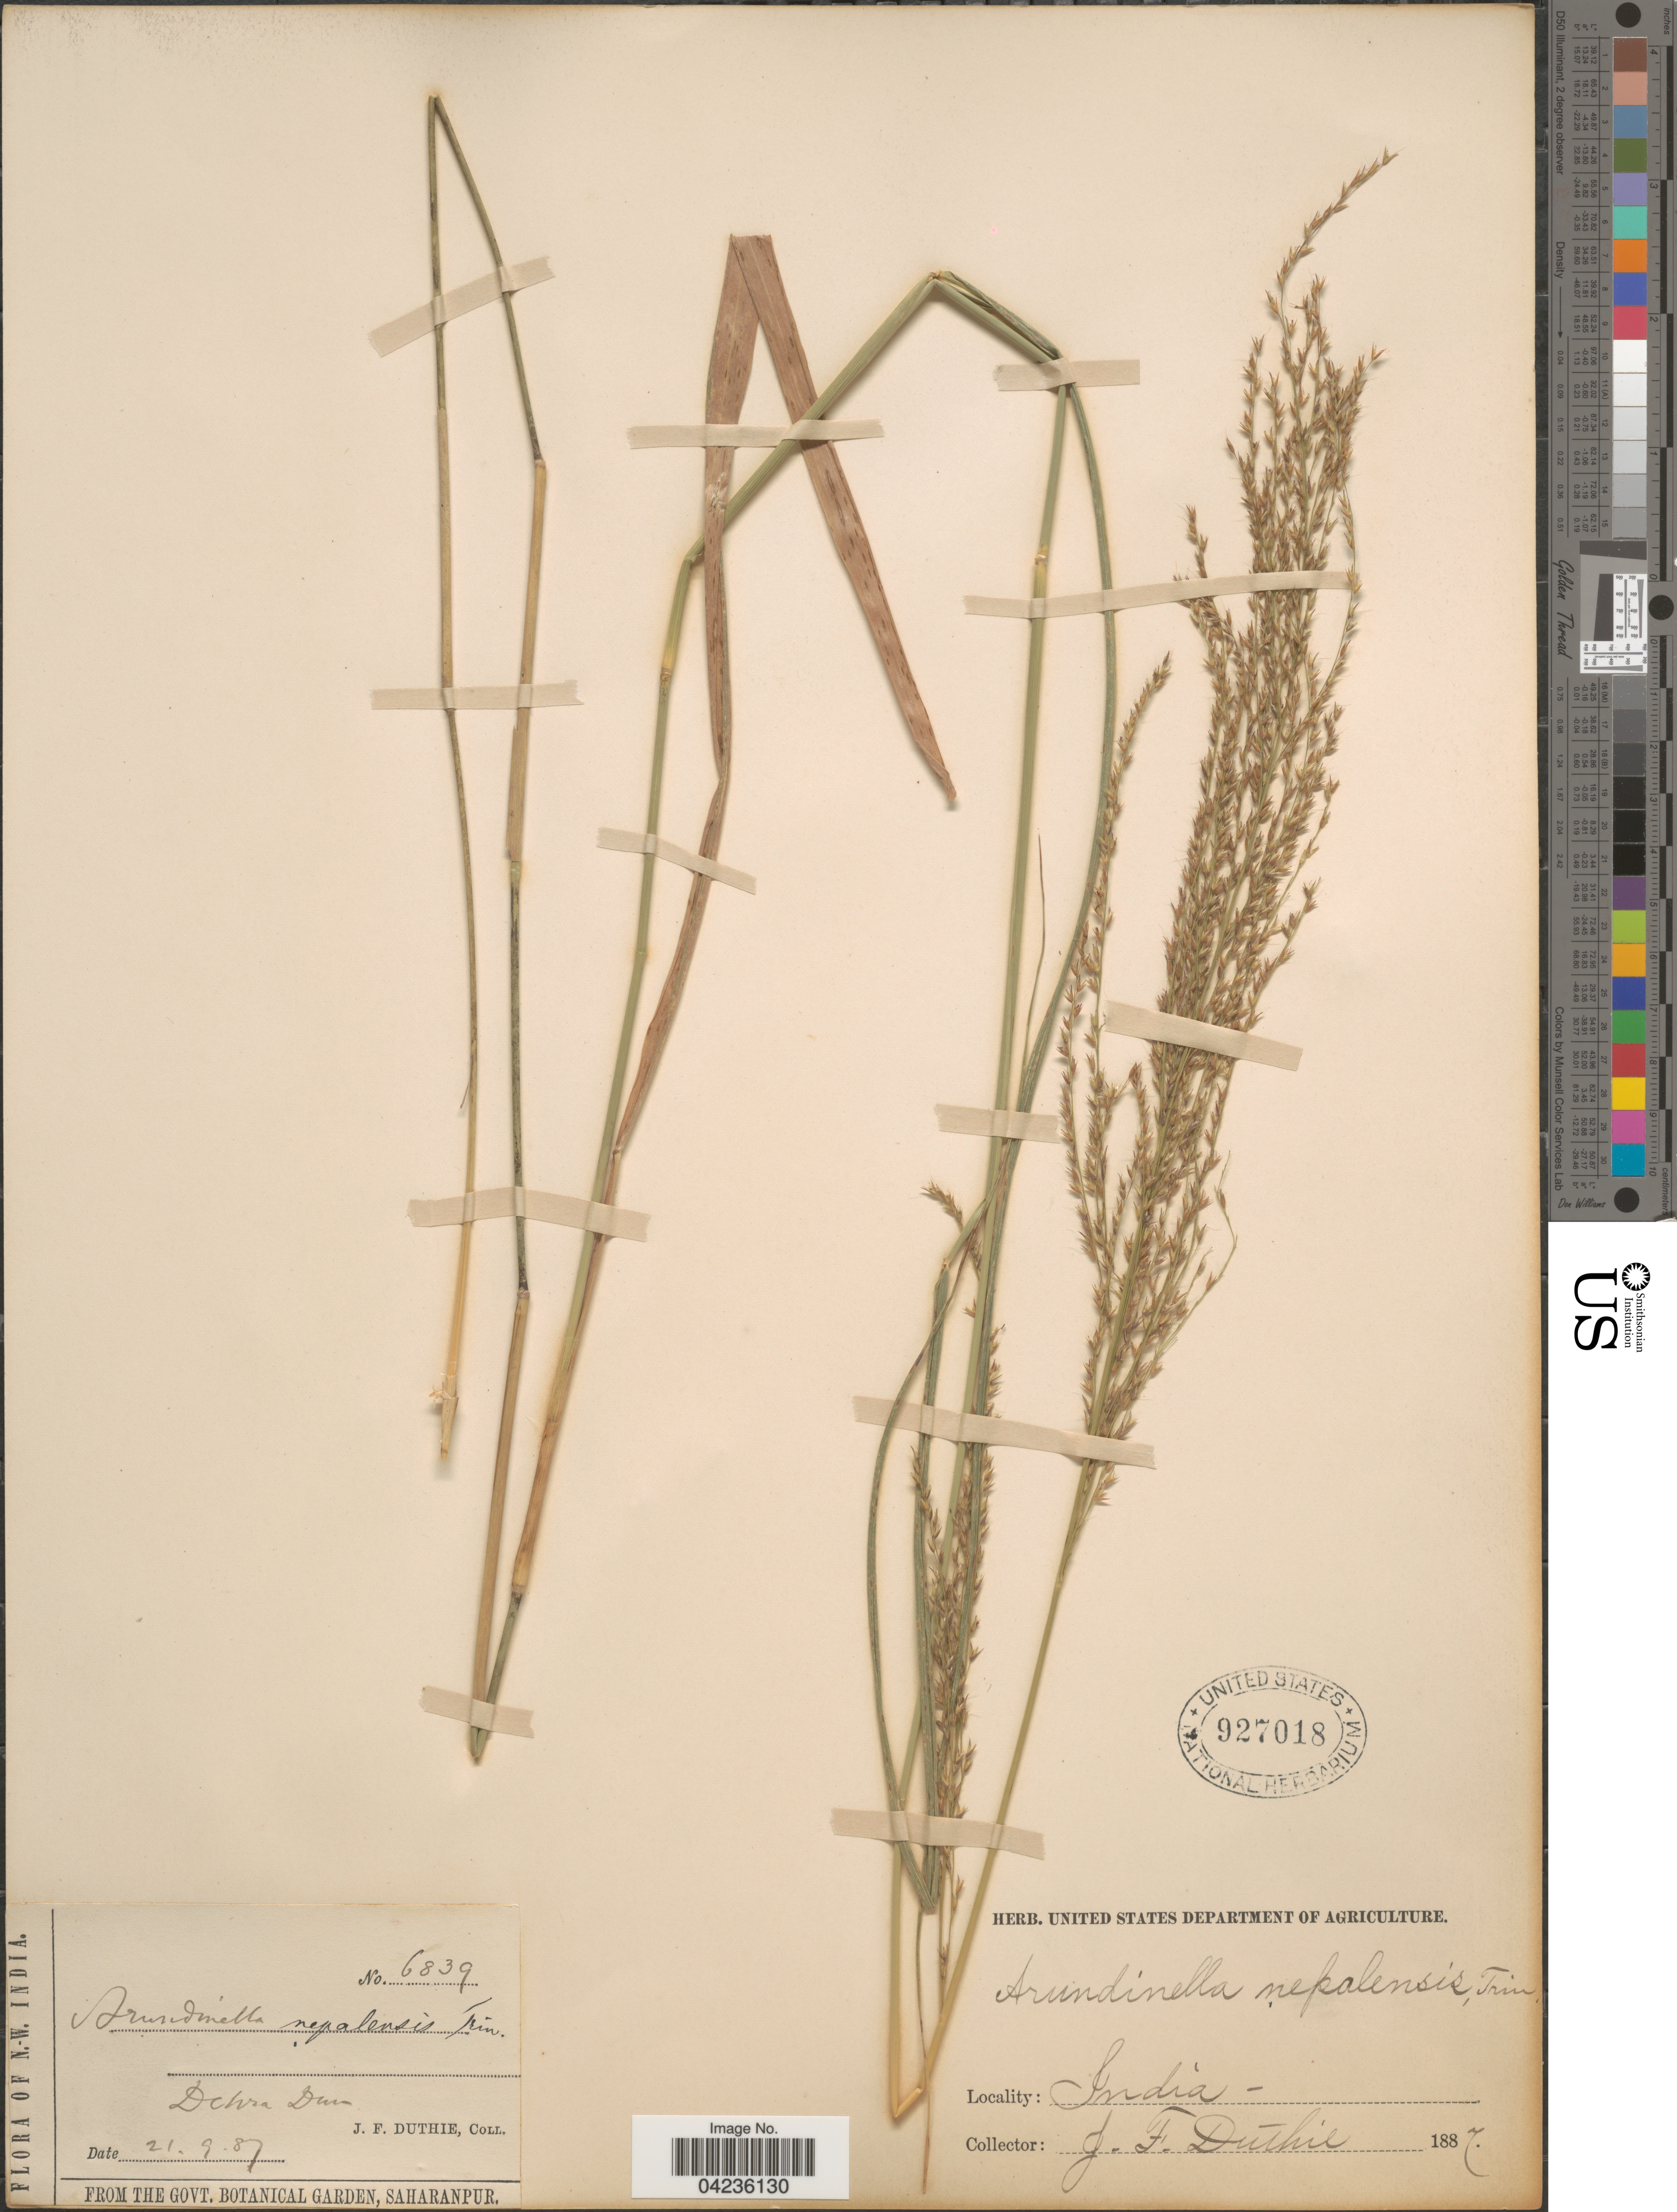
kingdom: Plantae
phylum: Tracheophyta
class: Liliopsida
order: Poales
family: Poaceae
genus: Arundinella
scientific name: Arundinella nepalensis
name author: Trin.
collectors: J. F. Duthie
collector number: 6839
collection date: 1887-09-21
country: India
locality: Dehra Dun.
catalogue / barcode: US 927018